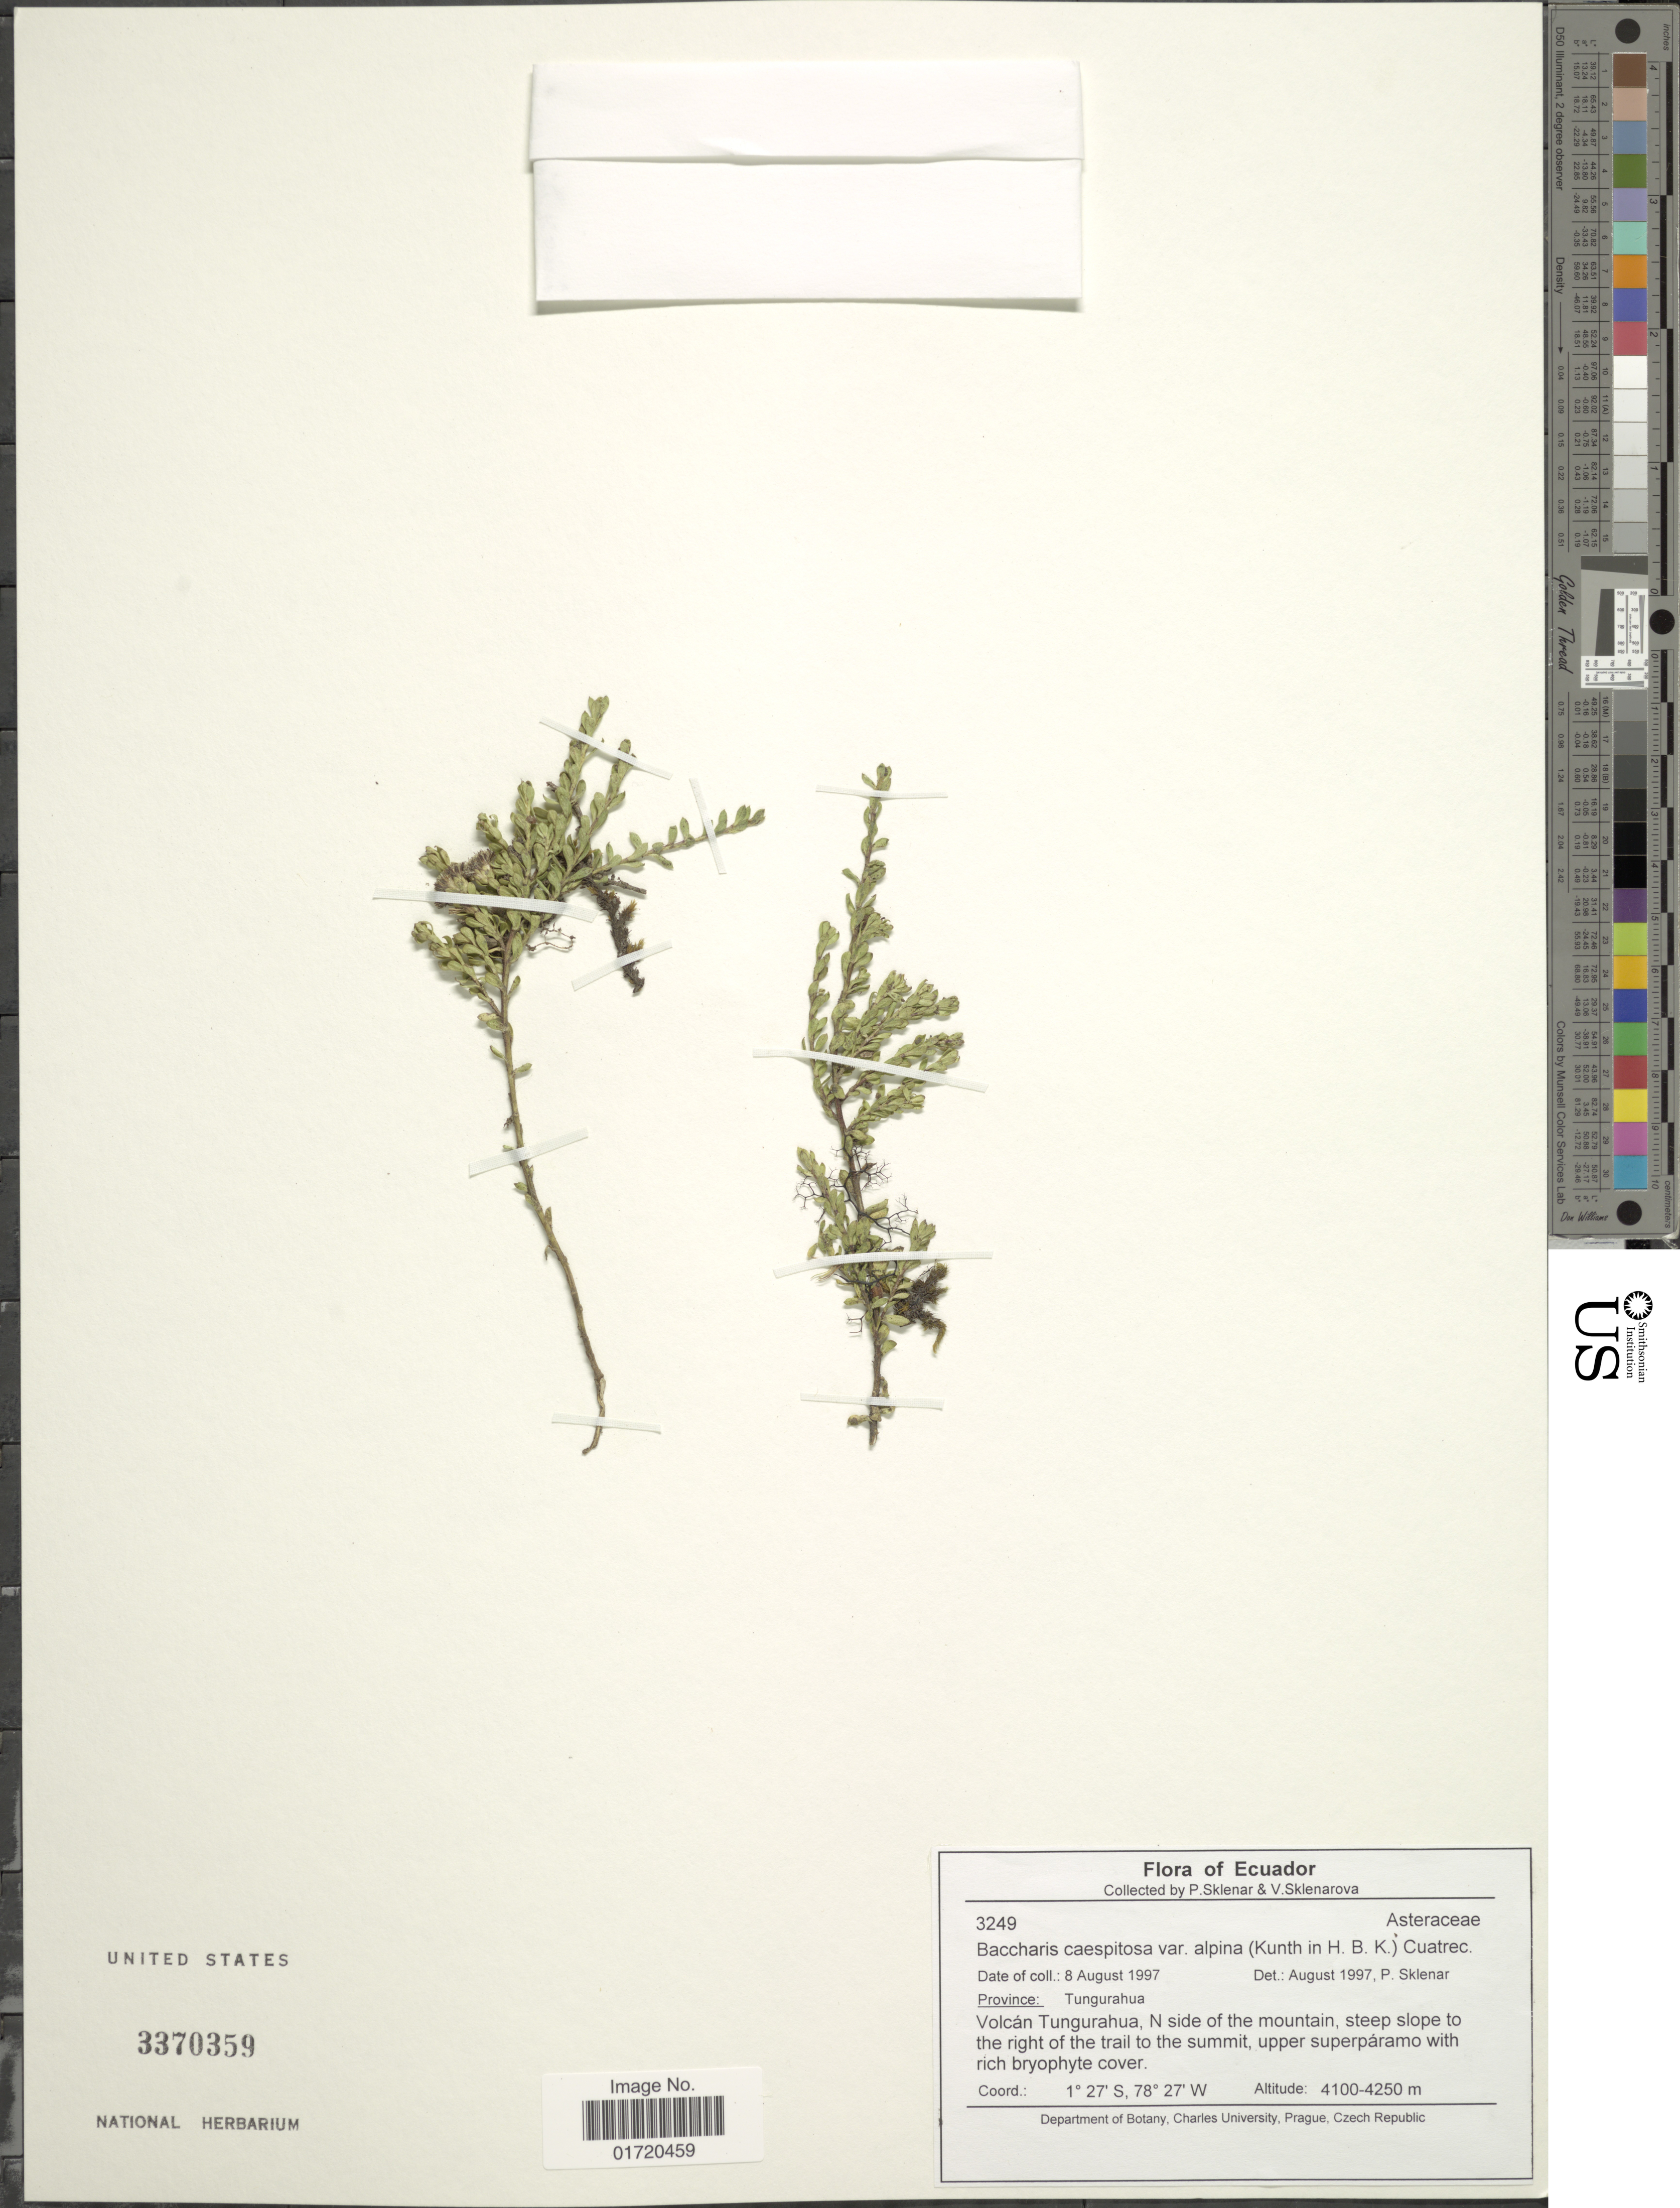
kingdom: Plantae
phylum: Tracheophyta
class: Magnoliopsida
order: Asterales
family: Asteraceae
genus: Baccharis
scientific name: Baccharis caespitosa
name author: (Ruiz & Pav.) Pers.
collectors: P. Sklenár & V. Sklenárová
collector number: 3249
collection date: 1997-08-08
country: Ecuador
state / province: Tungurahua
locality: N side of the mountain, Volcan Tungurahua.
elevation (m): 4100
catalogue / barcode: US 3370359